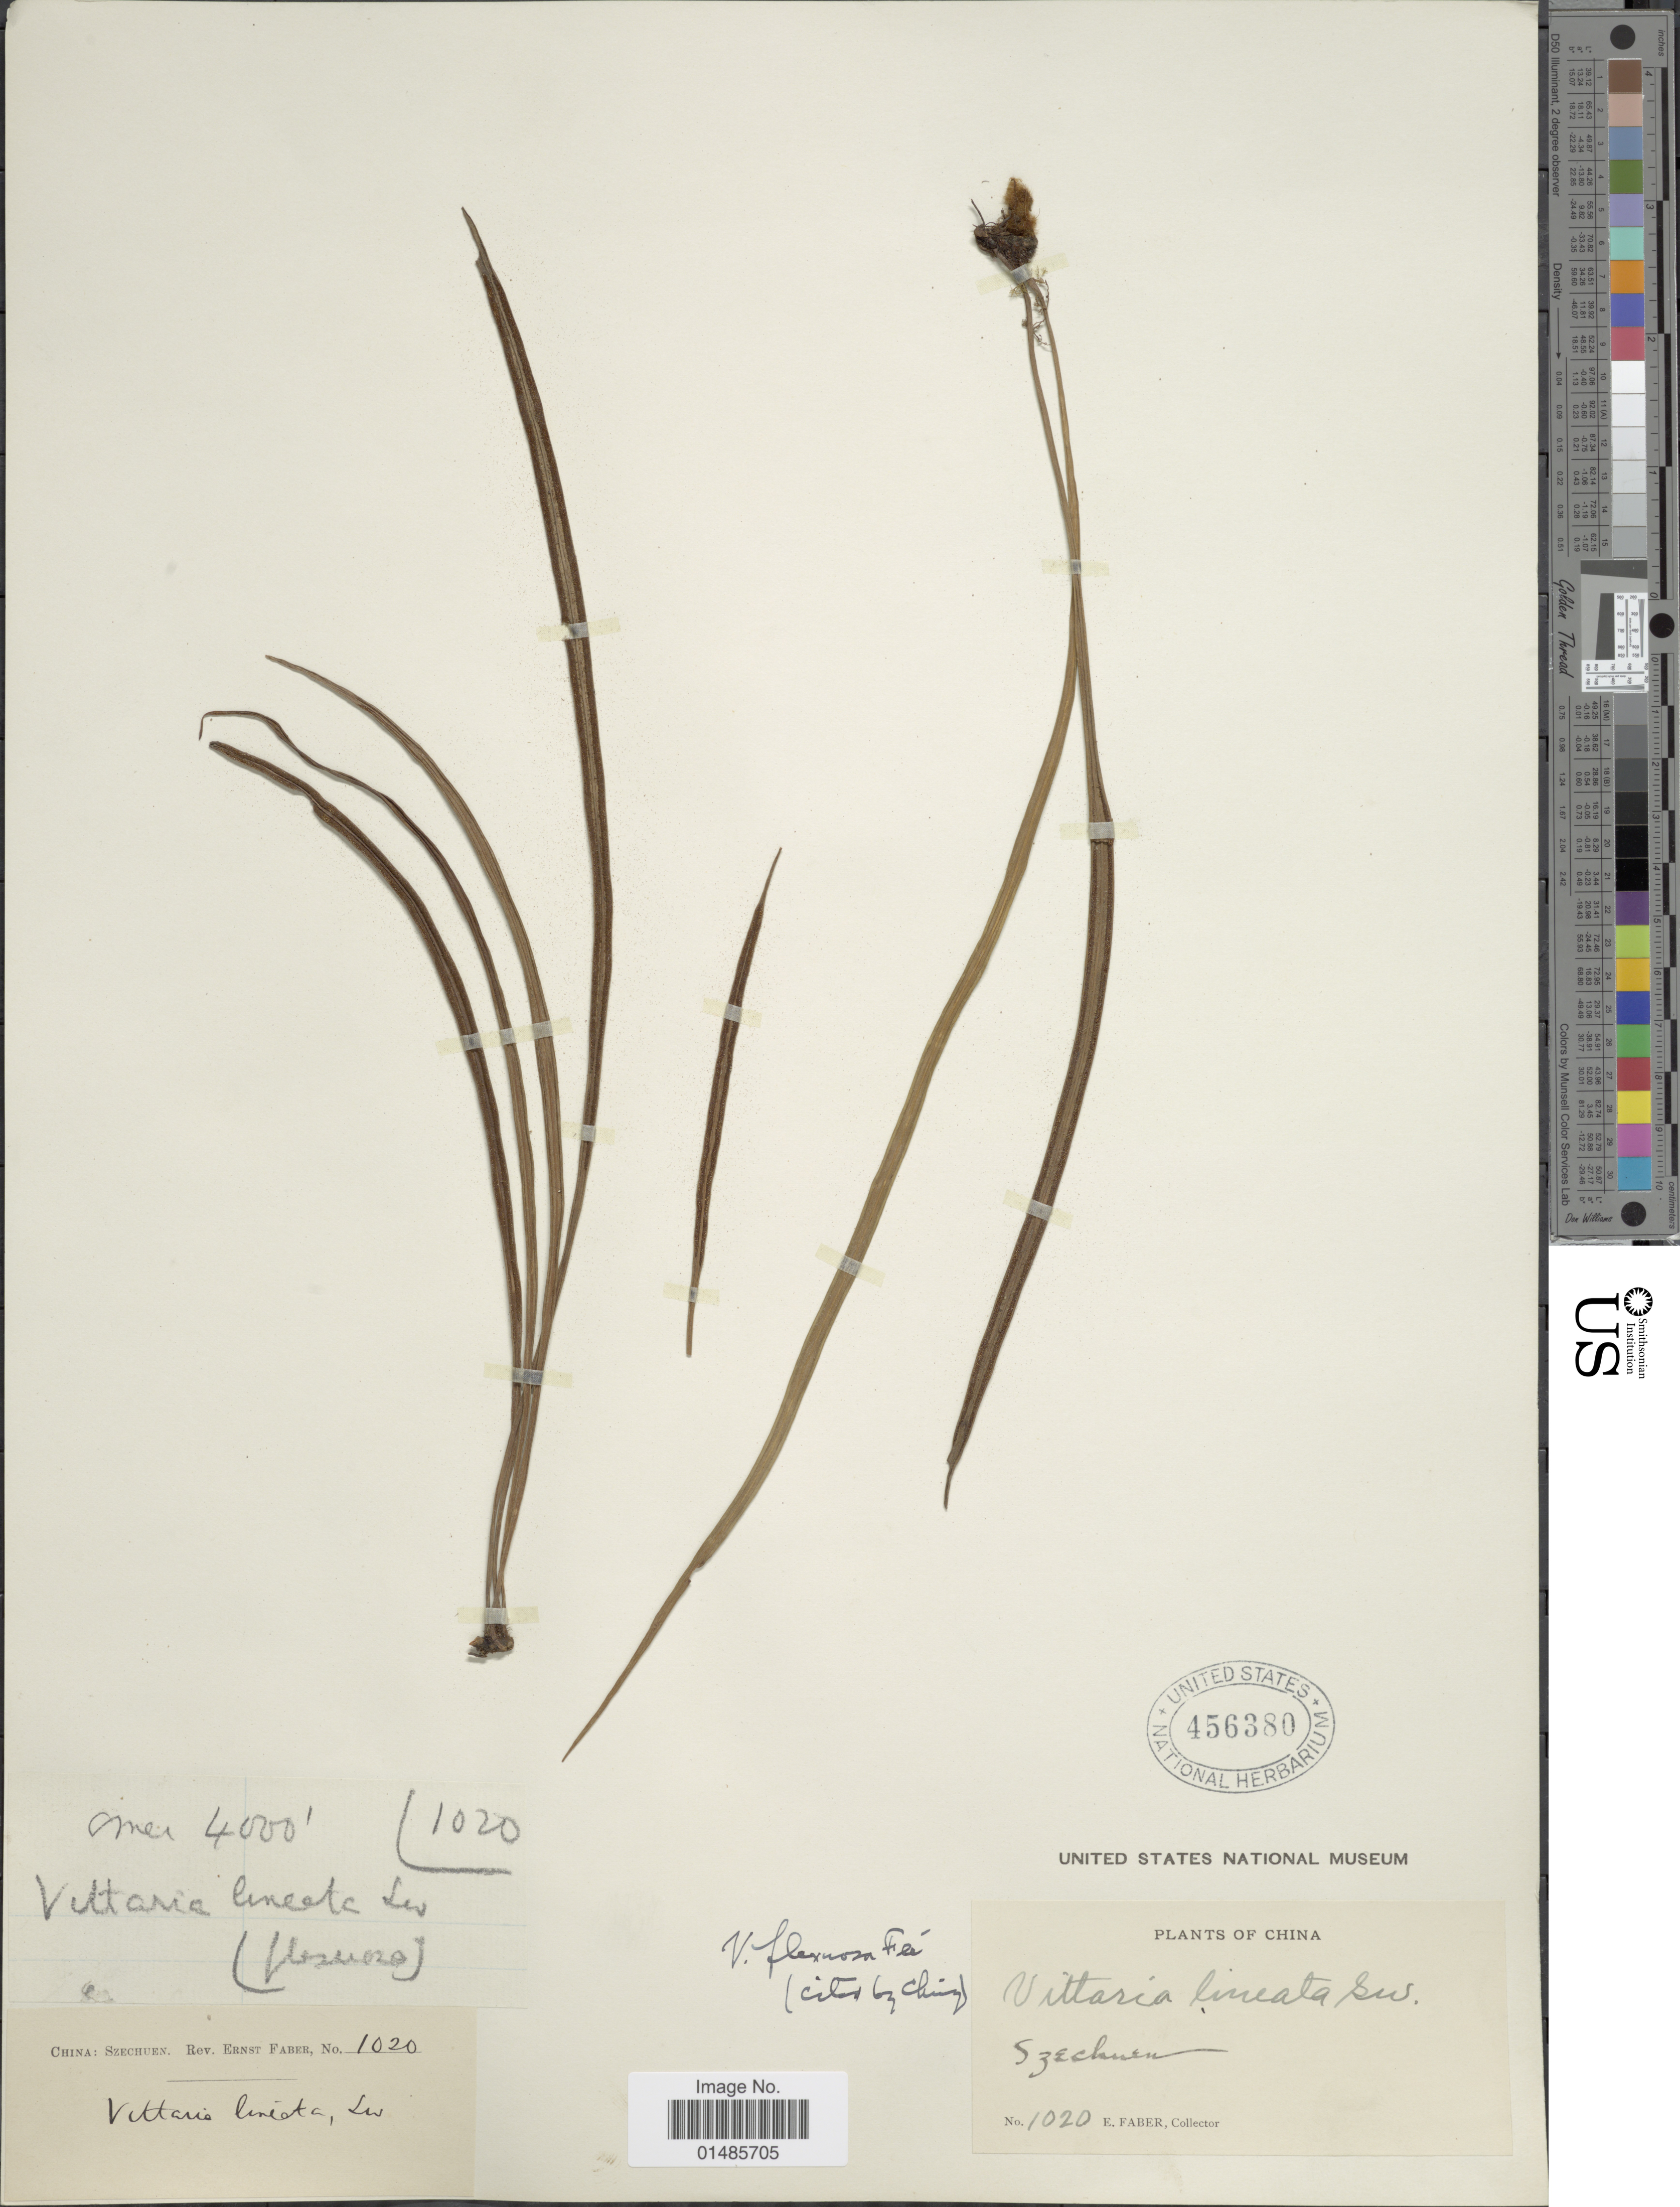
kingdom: Plantae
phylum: Tracheophyta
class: Polypodiopsida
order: Polypodiales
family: Pteridaceae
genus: Haplopteris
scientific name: Haplopteris flexuosa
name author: (Fée) E.H. Crane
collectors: E. Faber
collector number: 1020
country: China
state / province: Sichuan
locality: Szechuen.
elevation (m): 1219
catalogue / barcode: US 456380